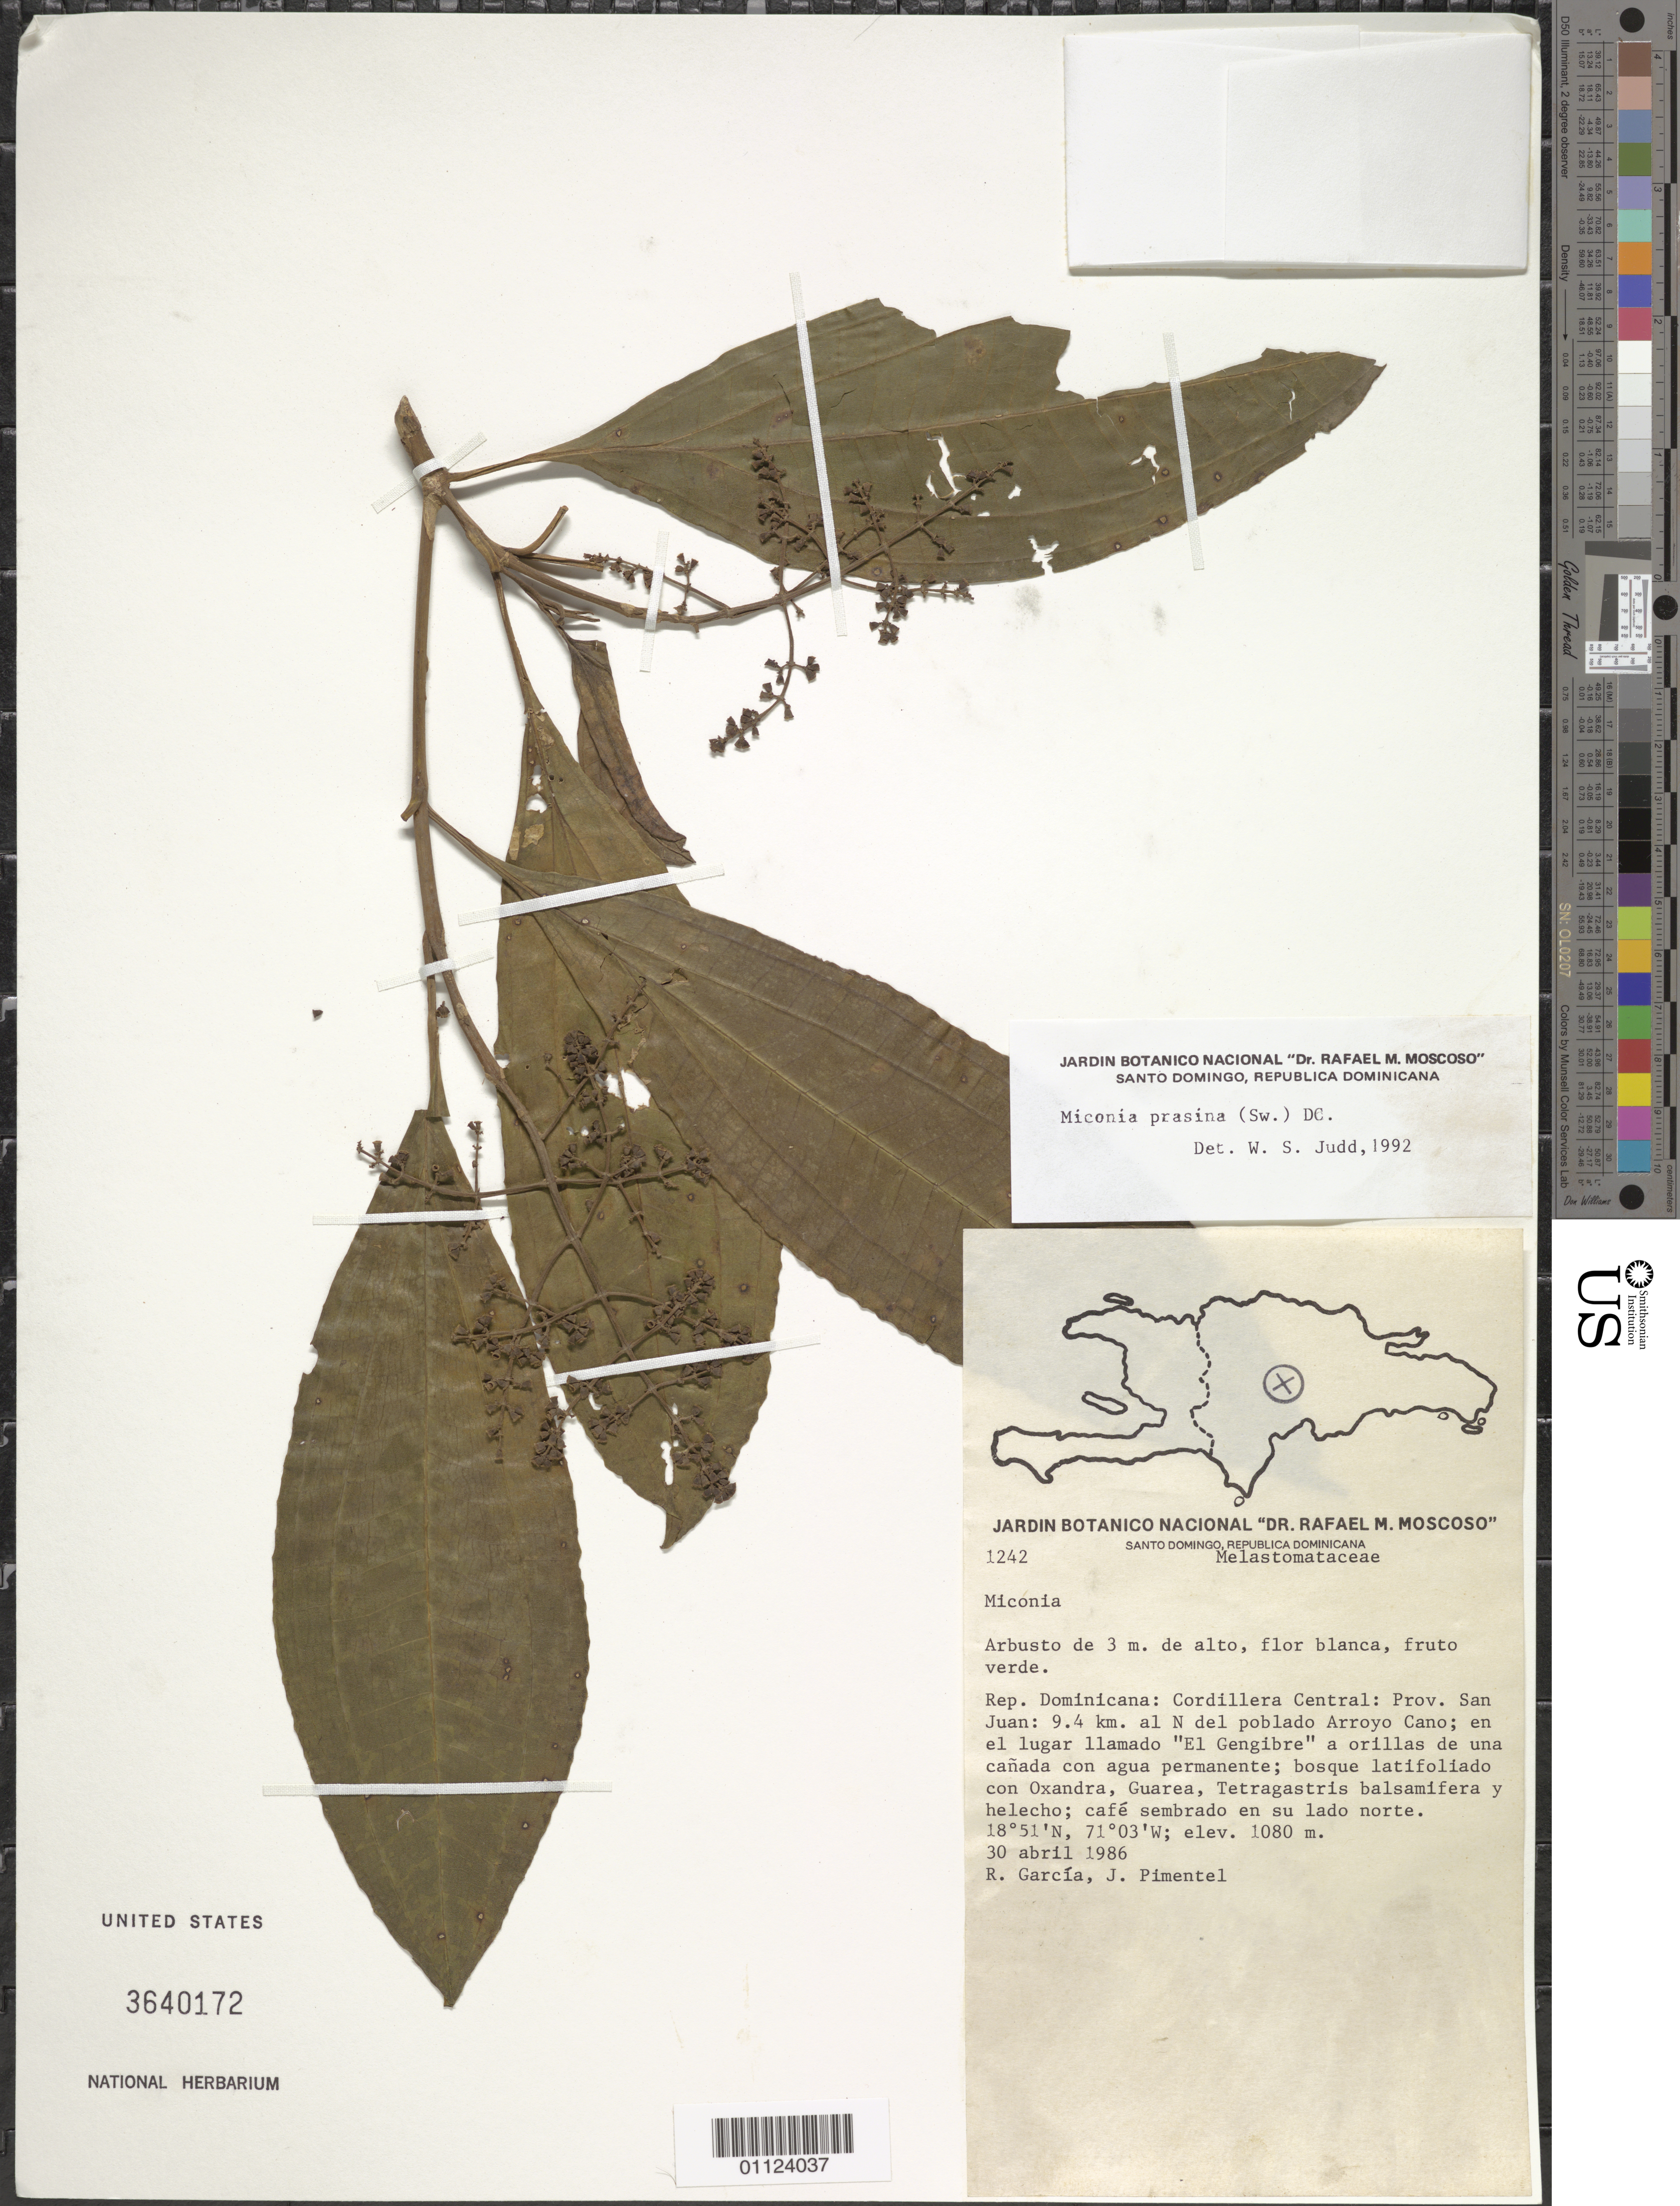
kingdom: Plantae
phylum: Tracheophyta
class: Magnoliopsida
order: Myrtales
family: Melastomataceae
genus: Miconia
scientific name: Miconia prasina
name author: (Sw.) DC.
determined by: Judd, Walter S.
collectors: R. G. García & J. Pimentel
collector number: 1242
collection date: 1986-04-30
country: Dominican Republic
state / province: San Juan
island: Hispaniola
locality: Cordillera Central, 9.4 km al N del poblado Arroyo Cano, en el lugar llamado "El Gengibre" a orillas de una cañada con agua permanente.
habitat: Bosque latifoliado con Oxandra, Guarea, Tetragastris balsamifera y helecho; café sembrado en su lado norte.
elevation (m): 1080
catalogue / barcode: US 3640172